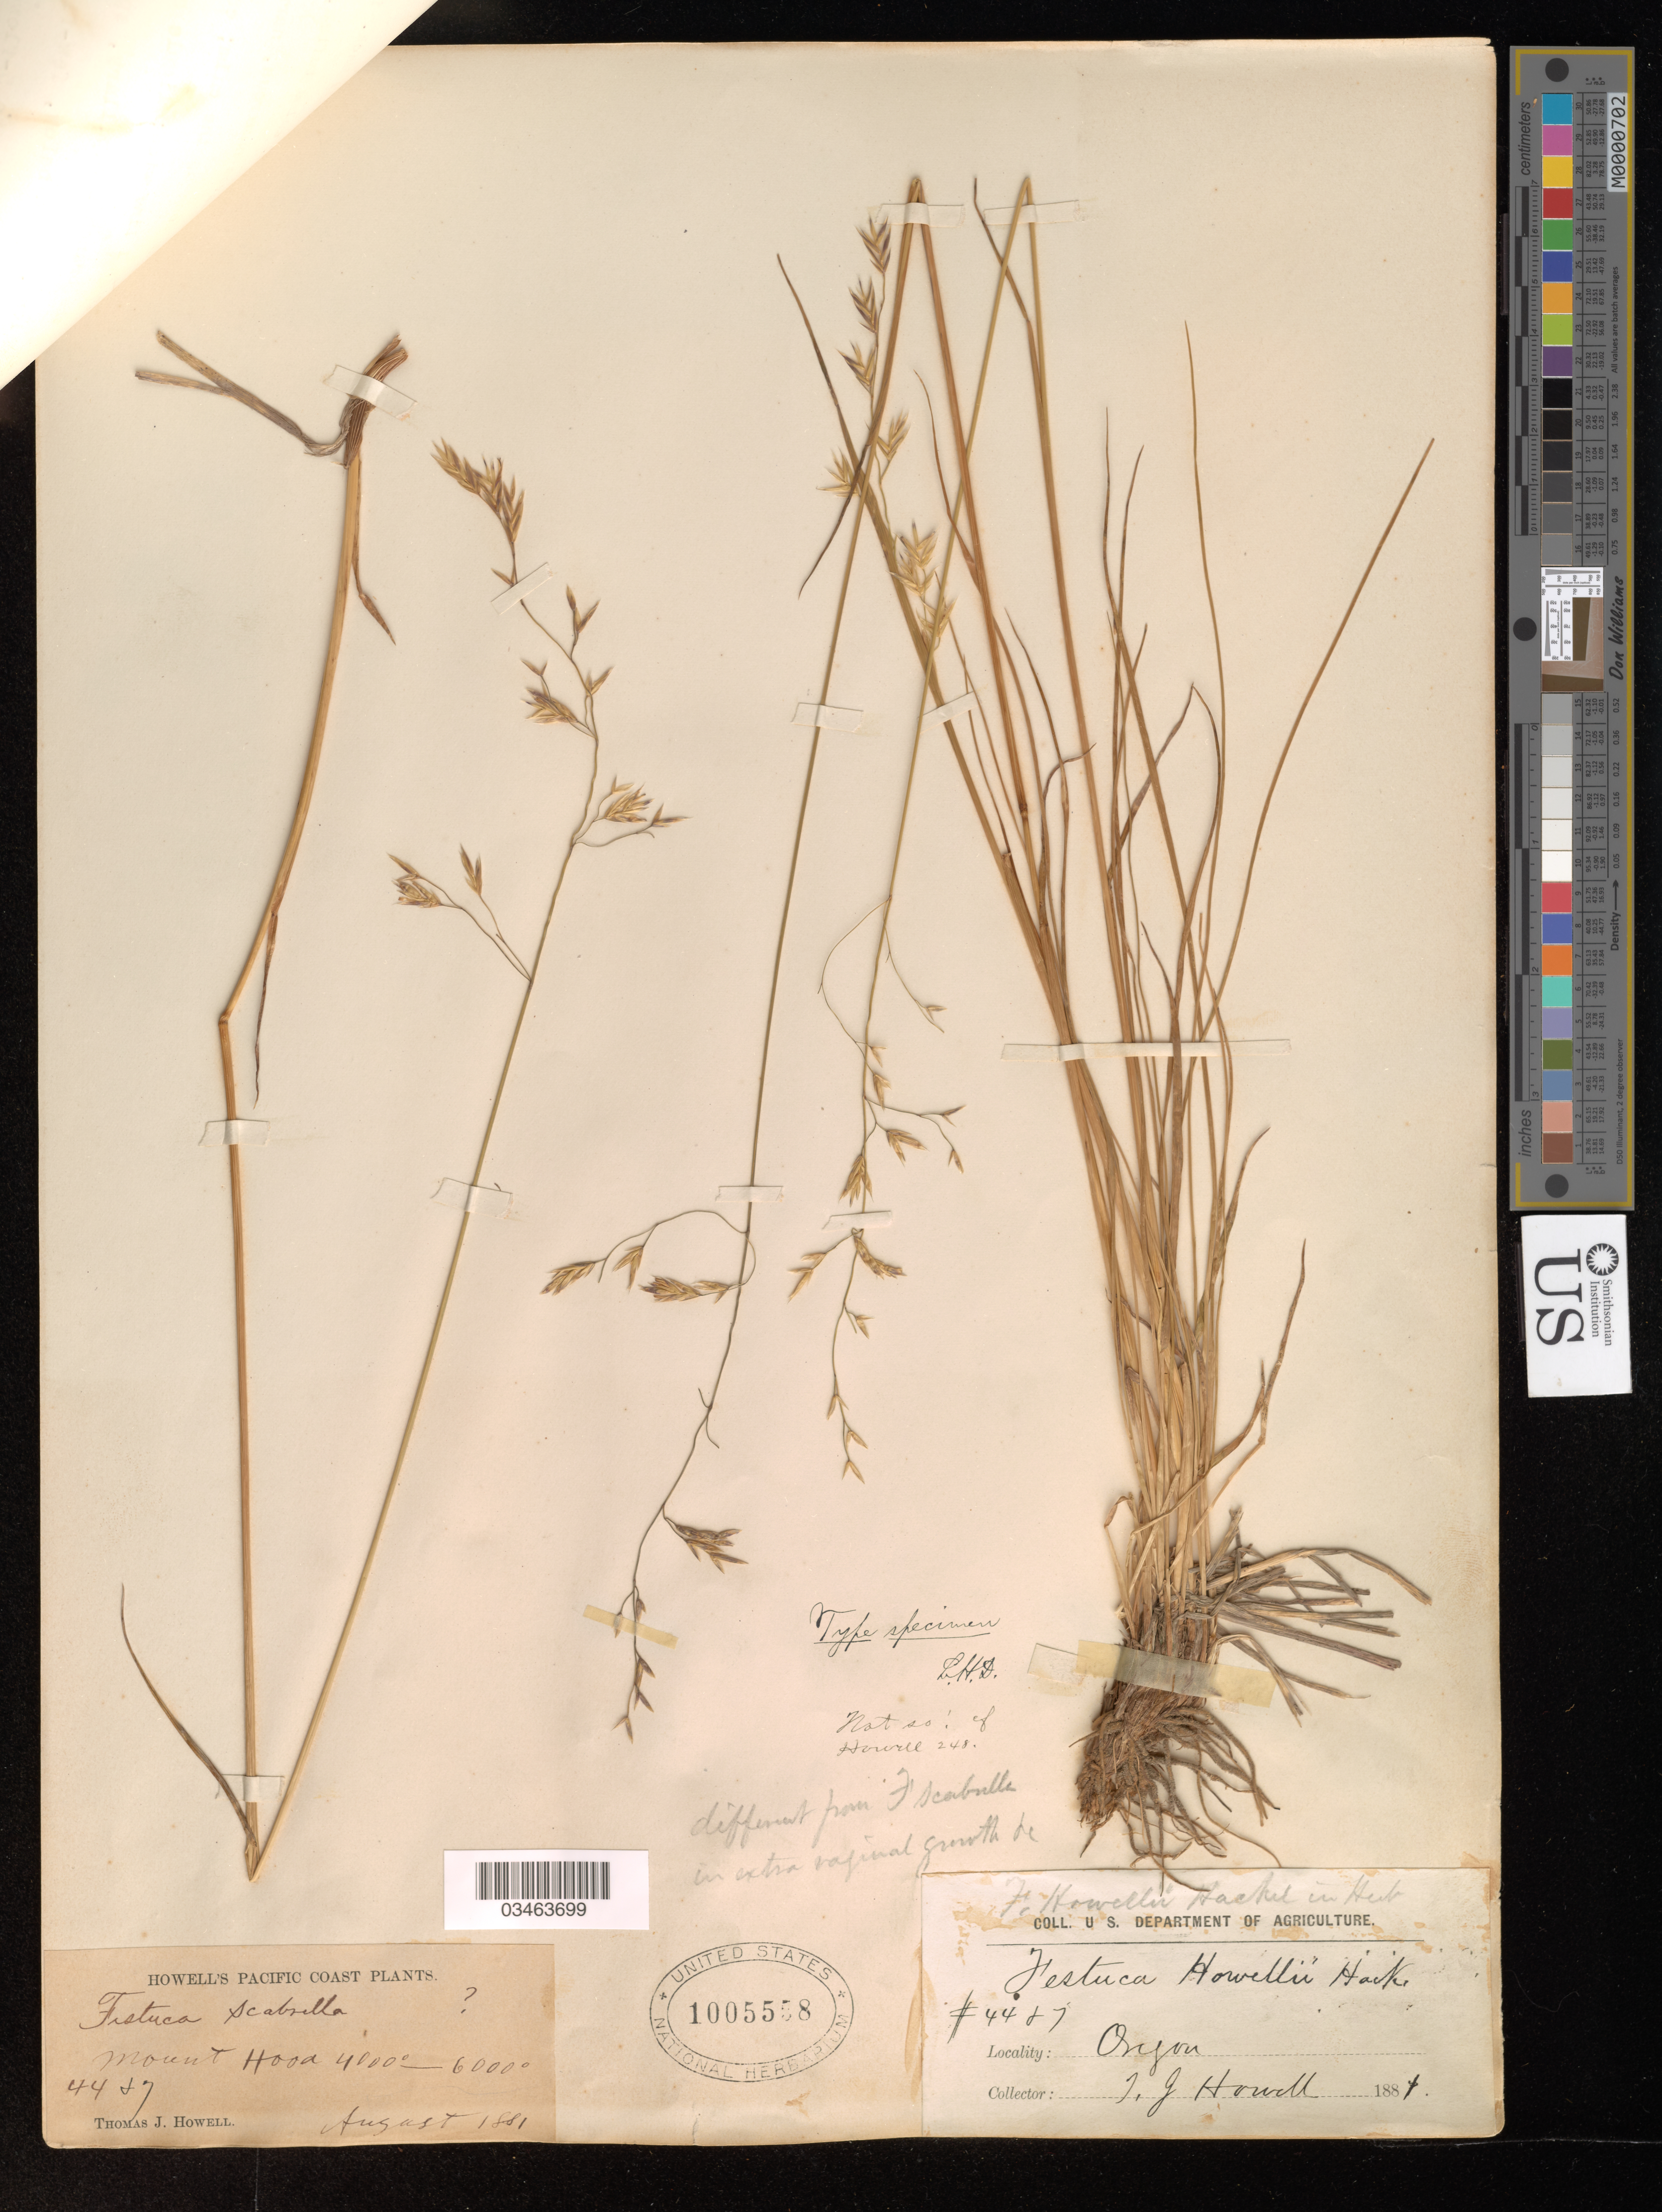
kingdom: Plantae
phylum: Tracheophyta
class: Liliopsida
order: Poales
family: Poaceae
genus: Festuca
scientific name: Festuca howellii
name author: Hack. ex W.J. Beal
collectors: T. J. Howell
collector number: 4487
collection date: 1881-08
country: United States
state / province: Oregon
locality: Pacific Coast. Mount Hood.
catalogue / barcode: US 1005558